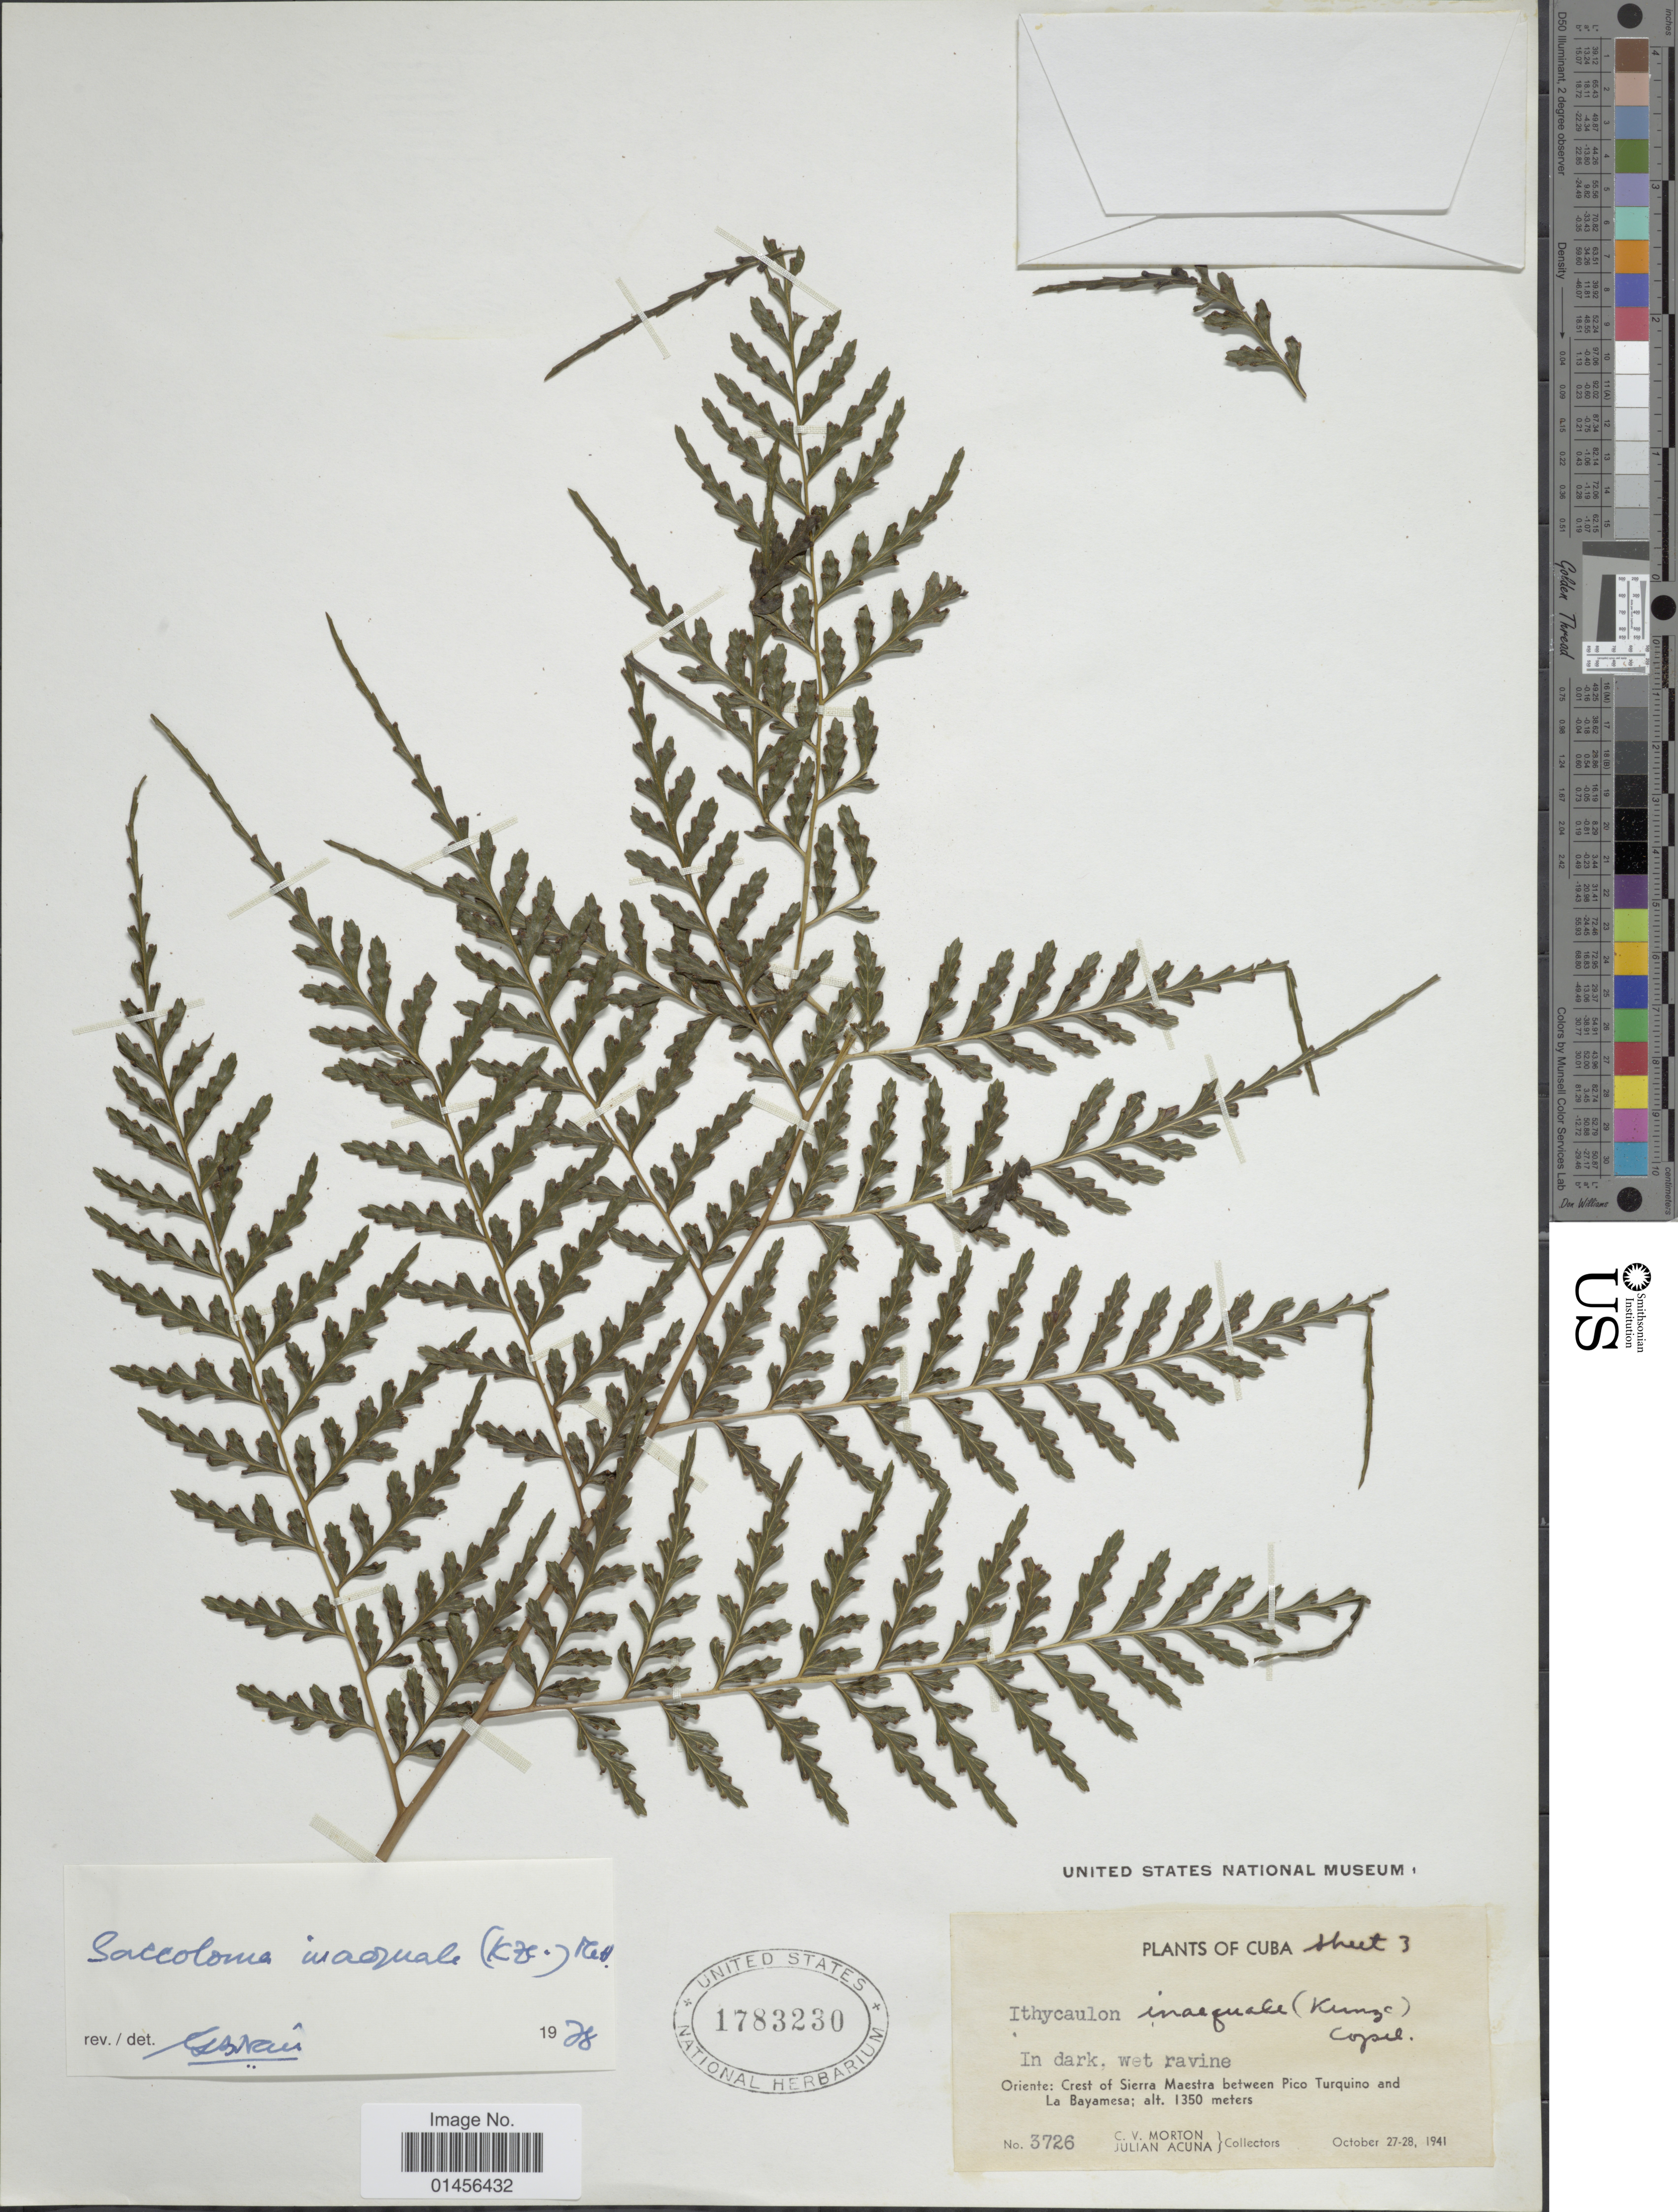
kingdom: Plantae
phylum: Tracheophyta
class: Polypodiopsida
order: Polypodiales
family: Saccolomataceae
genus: Saccoloma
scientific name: Saccoloma inaequale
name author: (Kunze) Mett.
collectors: C. V. Morton & J. B. Acuña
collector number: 3726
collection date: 1941-10-27/1941-10-28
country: Cuba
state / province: Oriente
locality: Crest of Sierra Maestra between Pico Turquino and La Bayamesa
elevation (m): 1350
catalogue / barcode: US 1783230